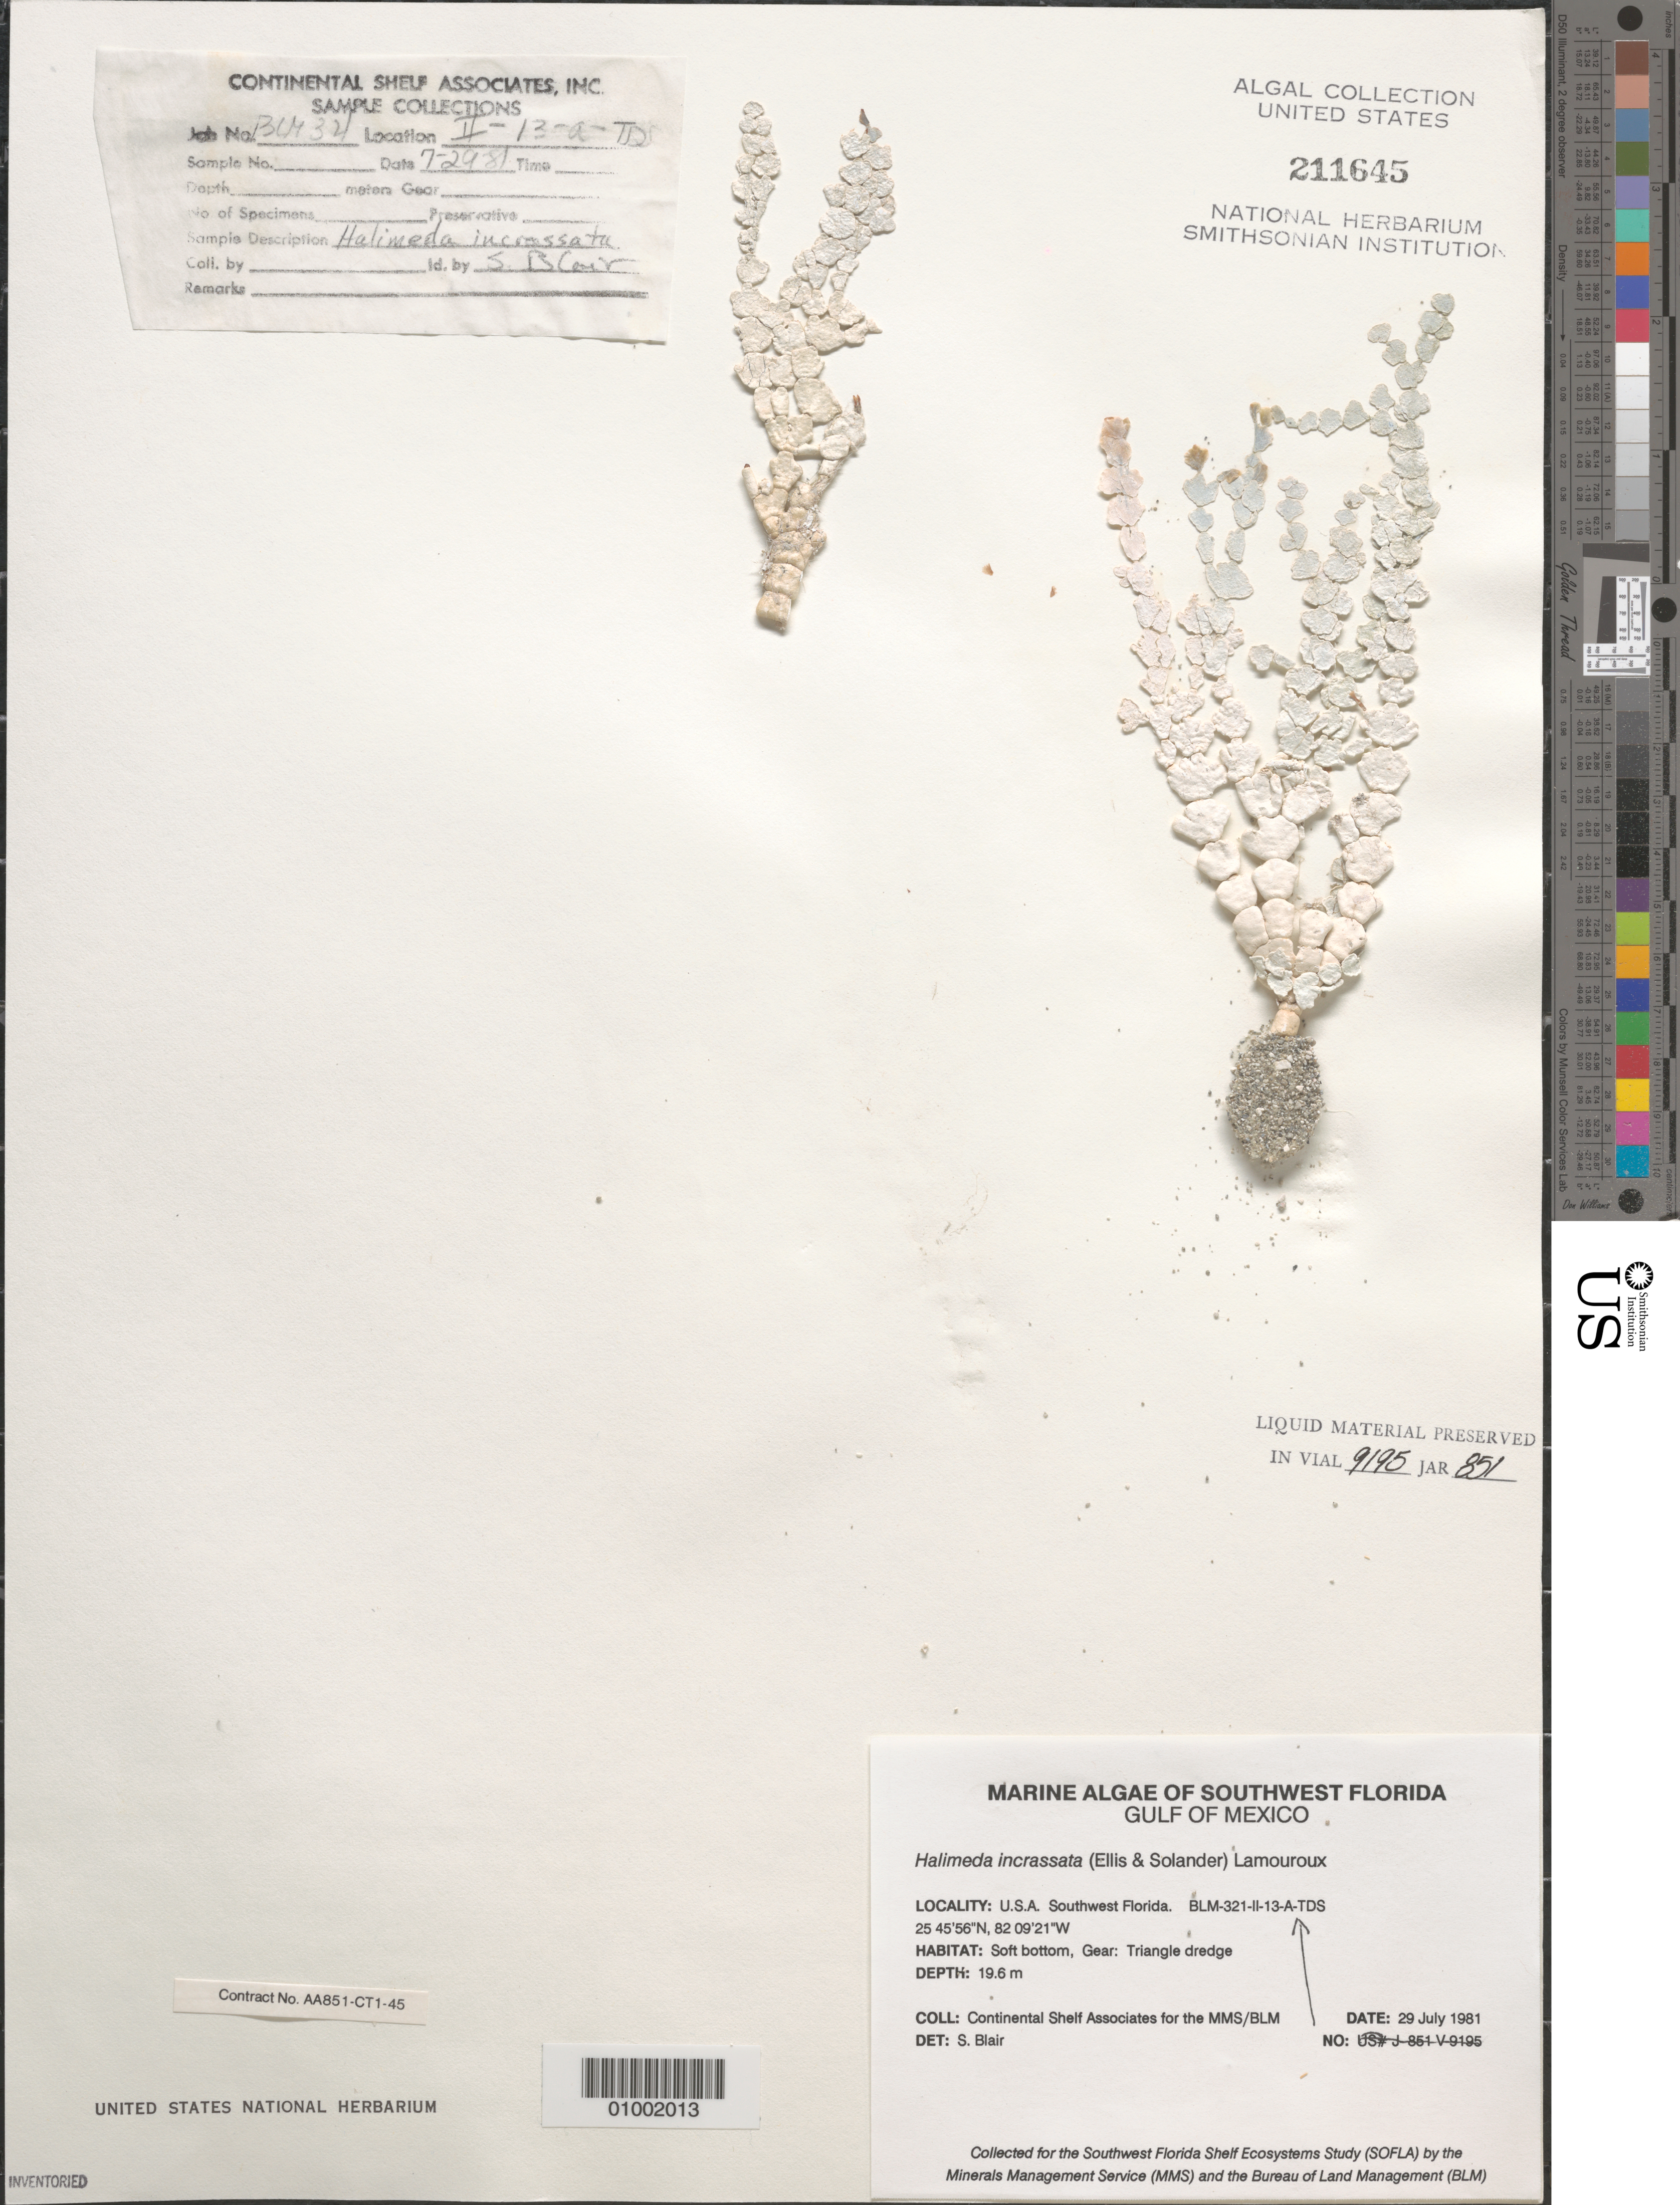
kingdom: Plantae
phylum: Chlorophyta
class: Ulvophyceae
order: Bryopsidales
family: Halimedaceae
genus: Halimeda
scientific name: Halimeda incrassata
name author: (J. Ellis) J.V.Lamouroux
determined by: Blair, S. M.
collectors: Continental Shelf Associates for the MMS/BLM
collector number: BLM-321-II-13-A-TDS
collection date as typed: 29 Jul 1981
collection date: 1981-07-29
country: United States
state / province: Florida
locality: Gulf of Mexico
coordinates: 25 45'56"N, 82 09'21"W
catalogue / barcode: US 211645